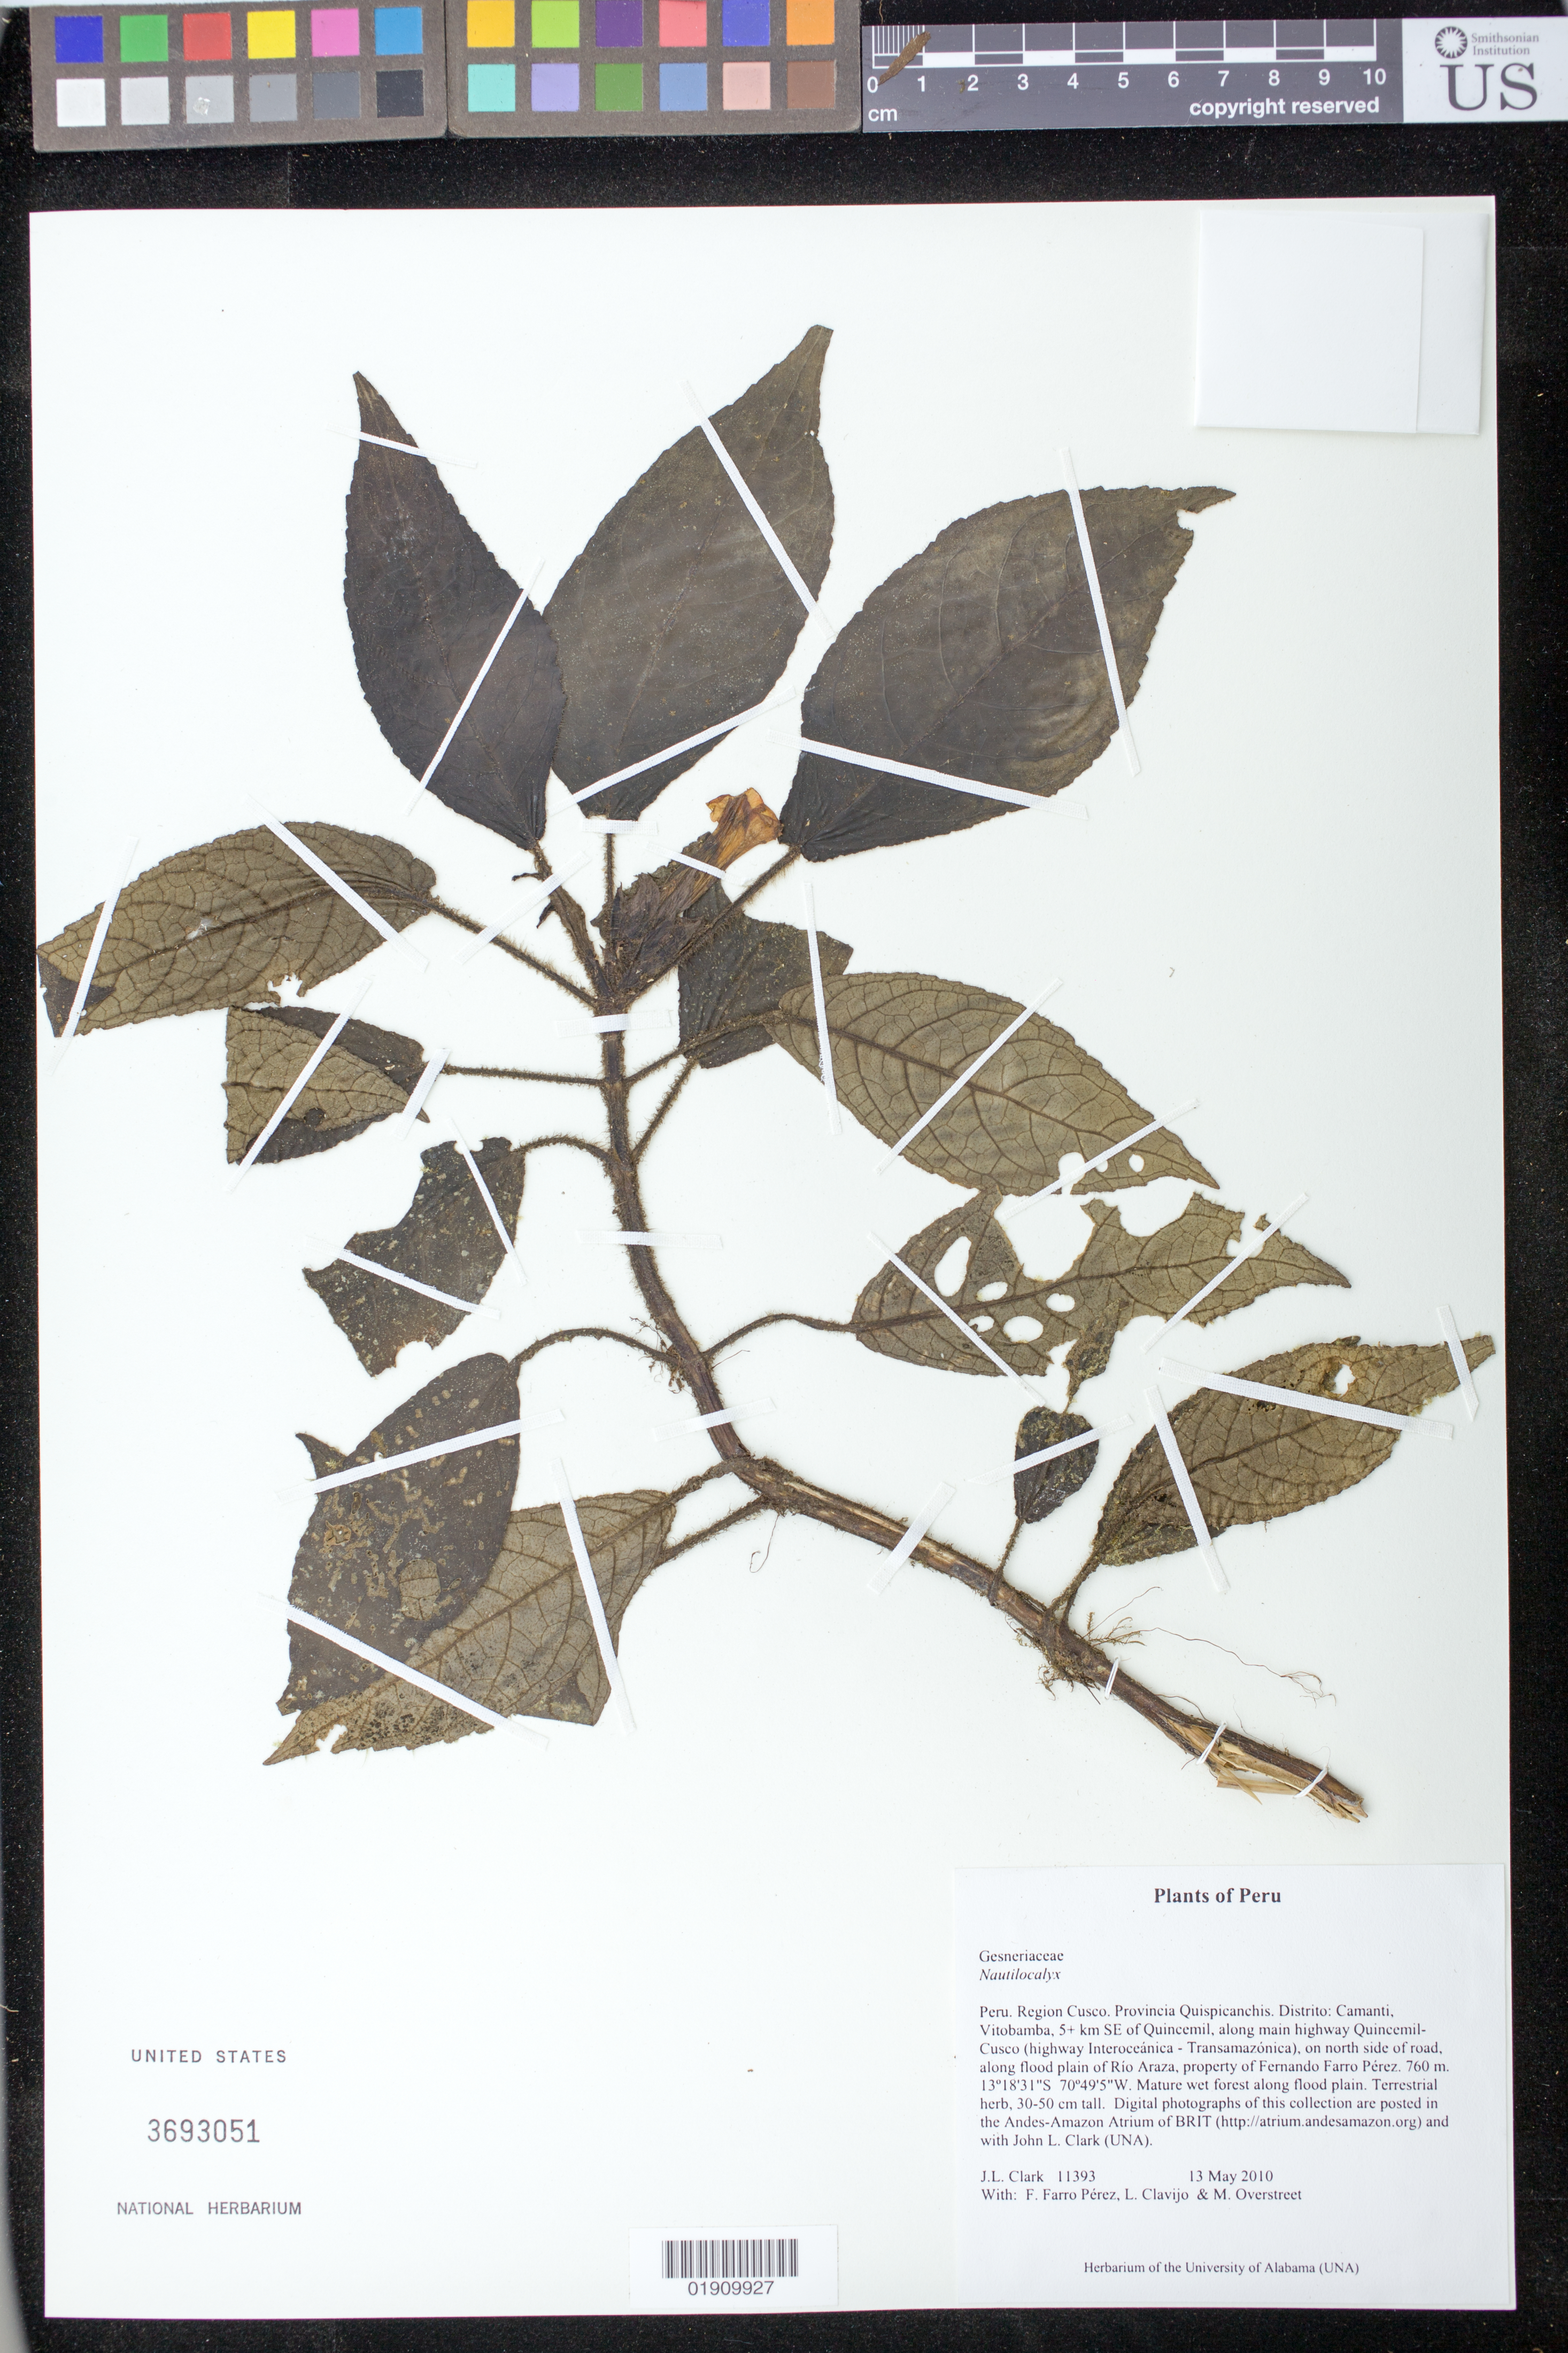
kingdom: Plantae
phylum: Tracheophyta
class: Magnoliopsida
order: Lamiales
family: Gesneriaceae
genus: Nautilocalyx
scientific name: Nautilocalyx sp.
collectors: J. L. Clark, F. Perez, L. Clavijo & M. Overstreet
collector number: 11393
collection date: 2010-05-13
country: Peru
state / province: Cusco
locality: Provincia Quispicanchis: Distrito: Camanti, Vitobamba, 5+ km SE of Quincemil, along main highway Quincemil-Cusco (highway Interoceanica - Transamazonica), on north side of road, along flood plain of Rio Araza, property of Fernando Farro Perez.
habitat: Mature wet forest along flood plain.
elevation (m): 760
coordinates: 13 18 31 S, 70 49 5 W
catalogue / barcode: US 3693051